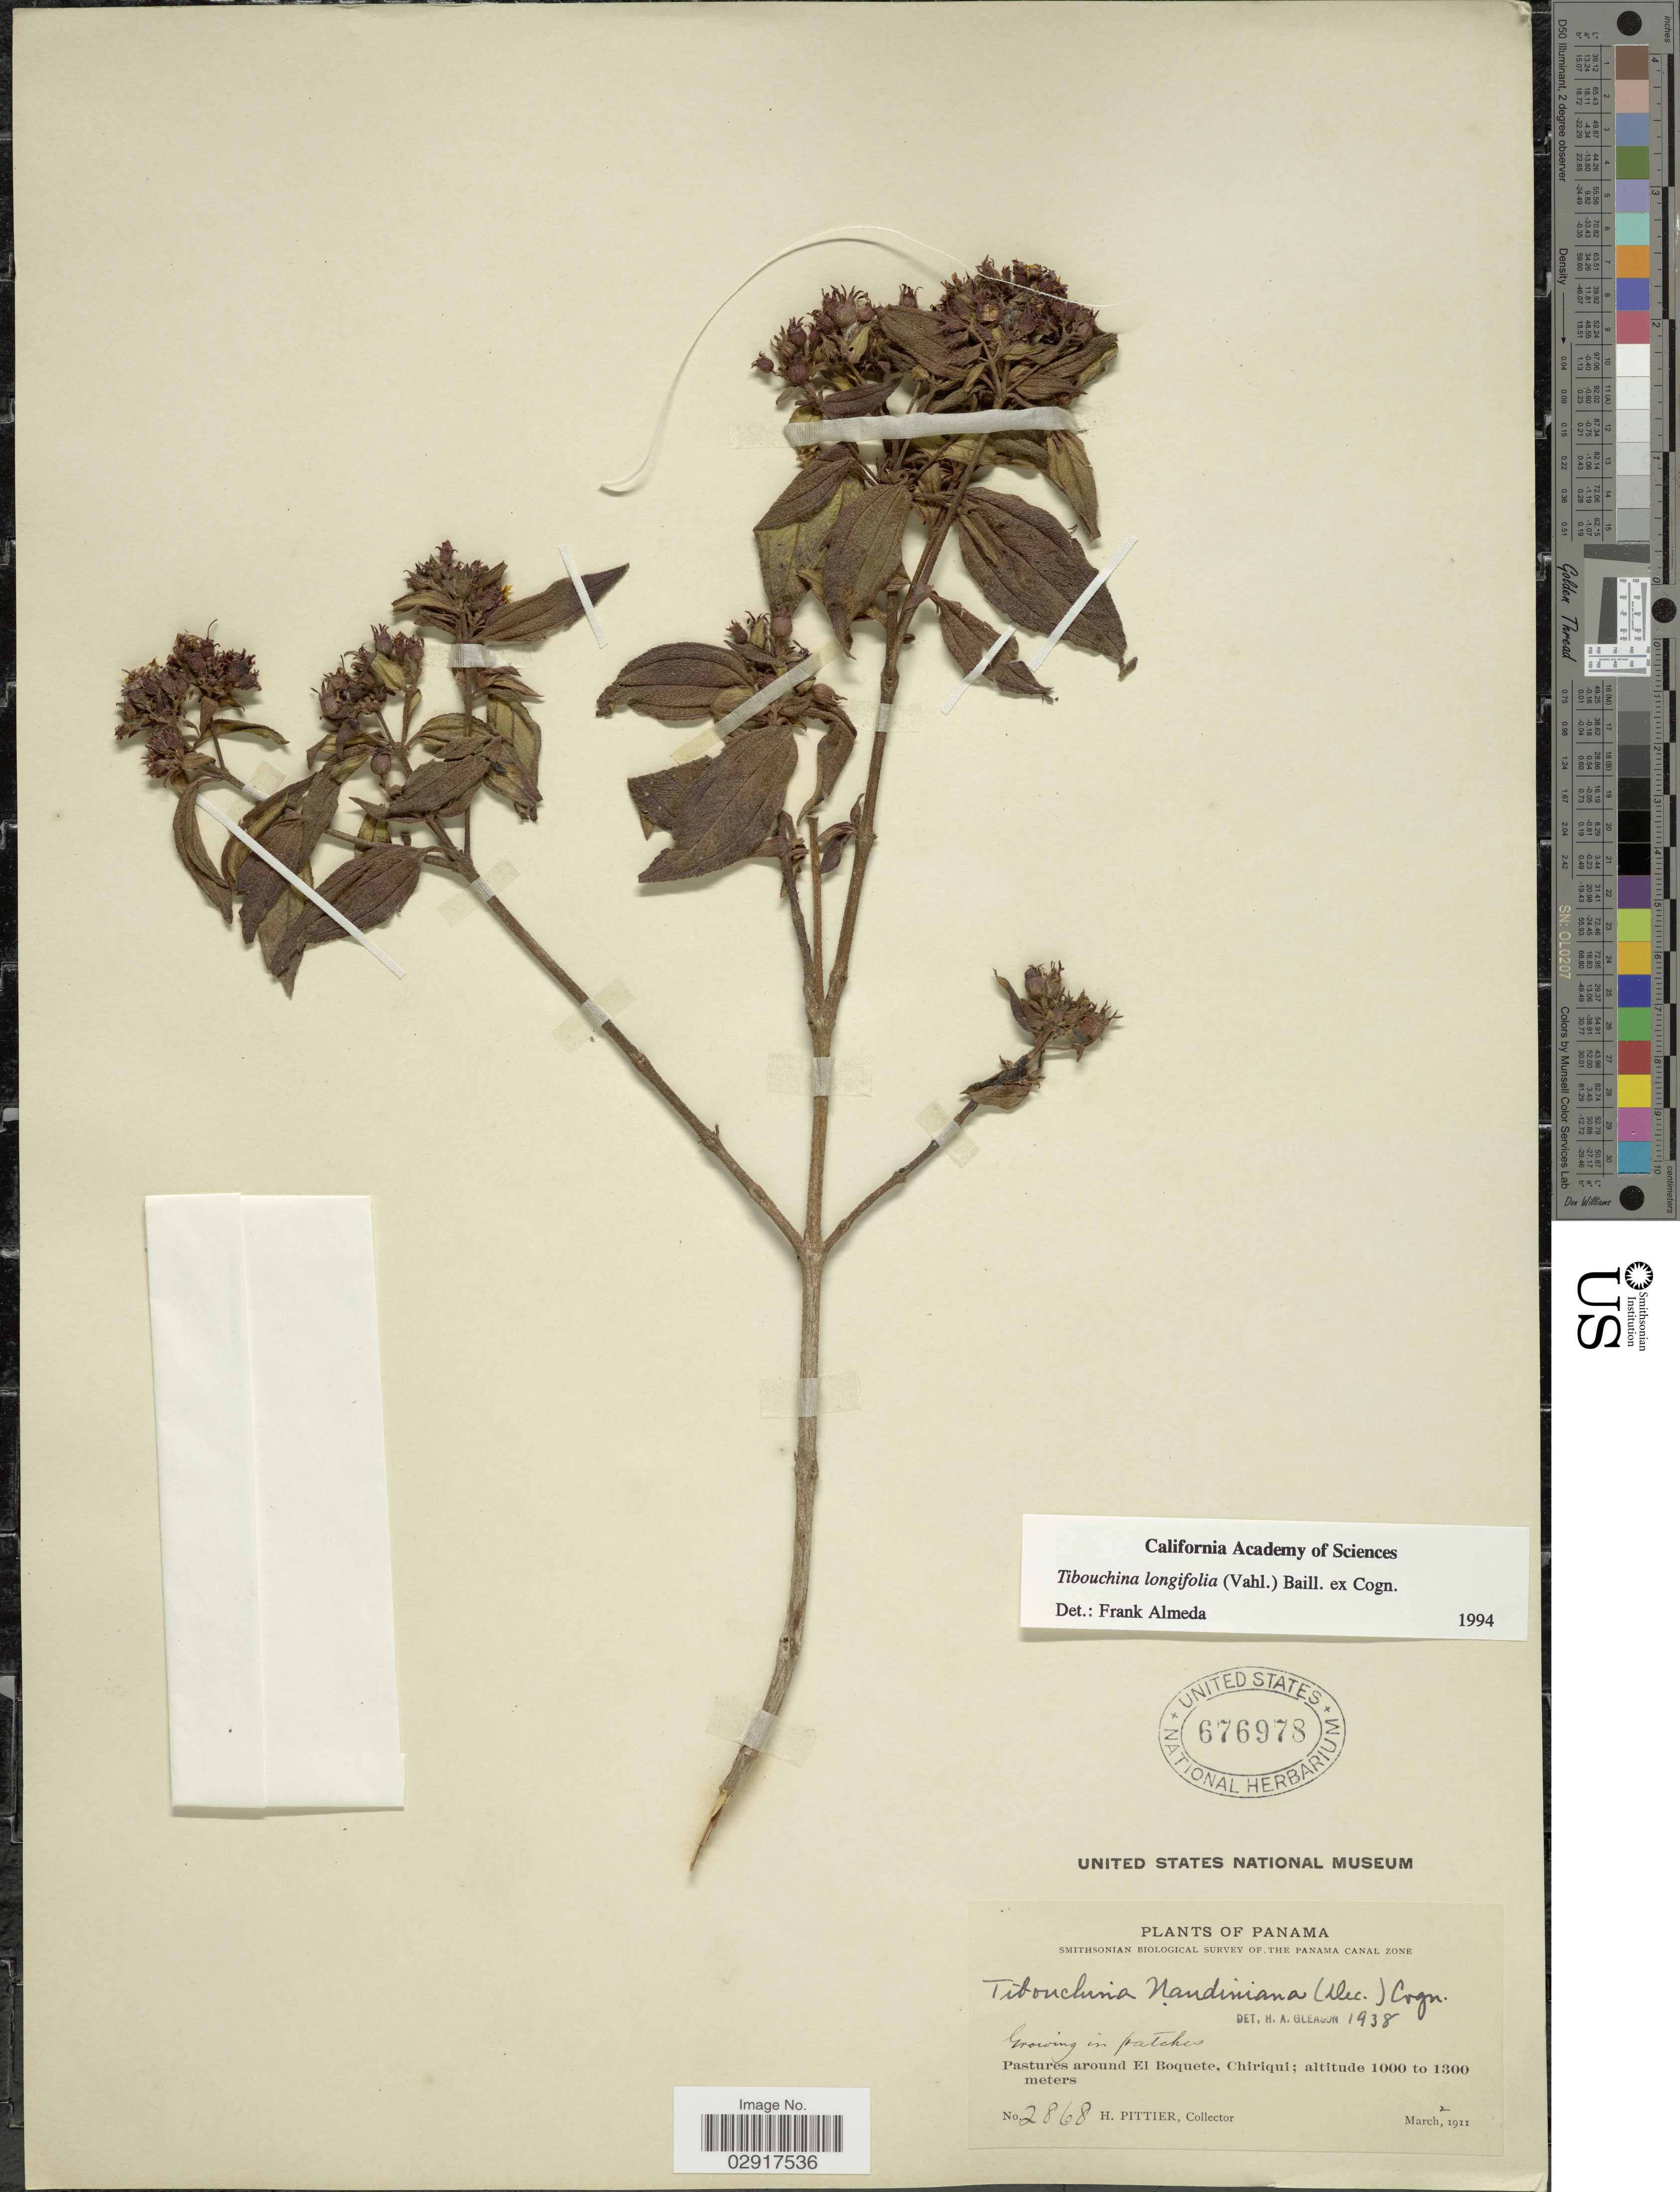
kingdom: Plantae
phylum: Tracheophyta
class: Magnoliopsida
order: Myrtales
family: Melastomataceae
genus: Chaetogastra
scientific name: Chaetogastra longifolia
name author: (Vahl) DC.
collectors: H. F. Pittier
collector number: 2868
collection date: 1911-03-02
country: Panama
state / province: Chiriqui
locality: Pastures around El Boquete, Chiriqui.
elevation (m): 1000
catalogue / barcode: US 676978